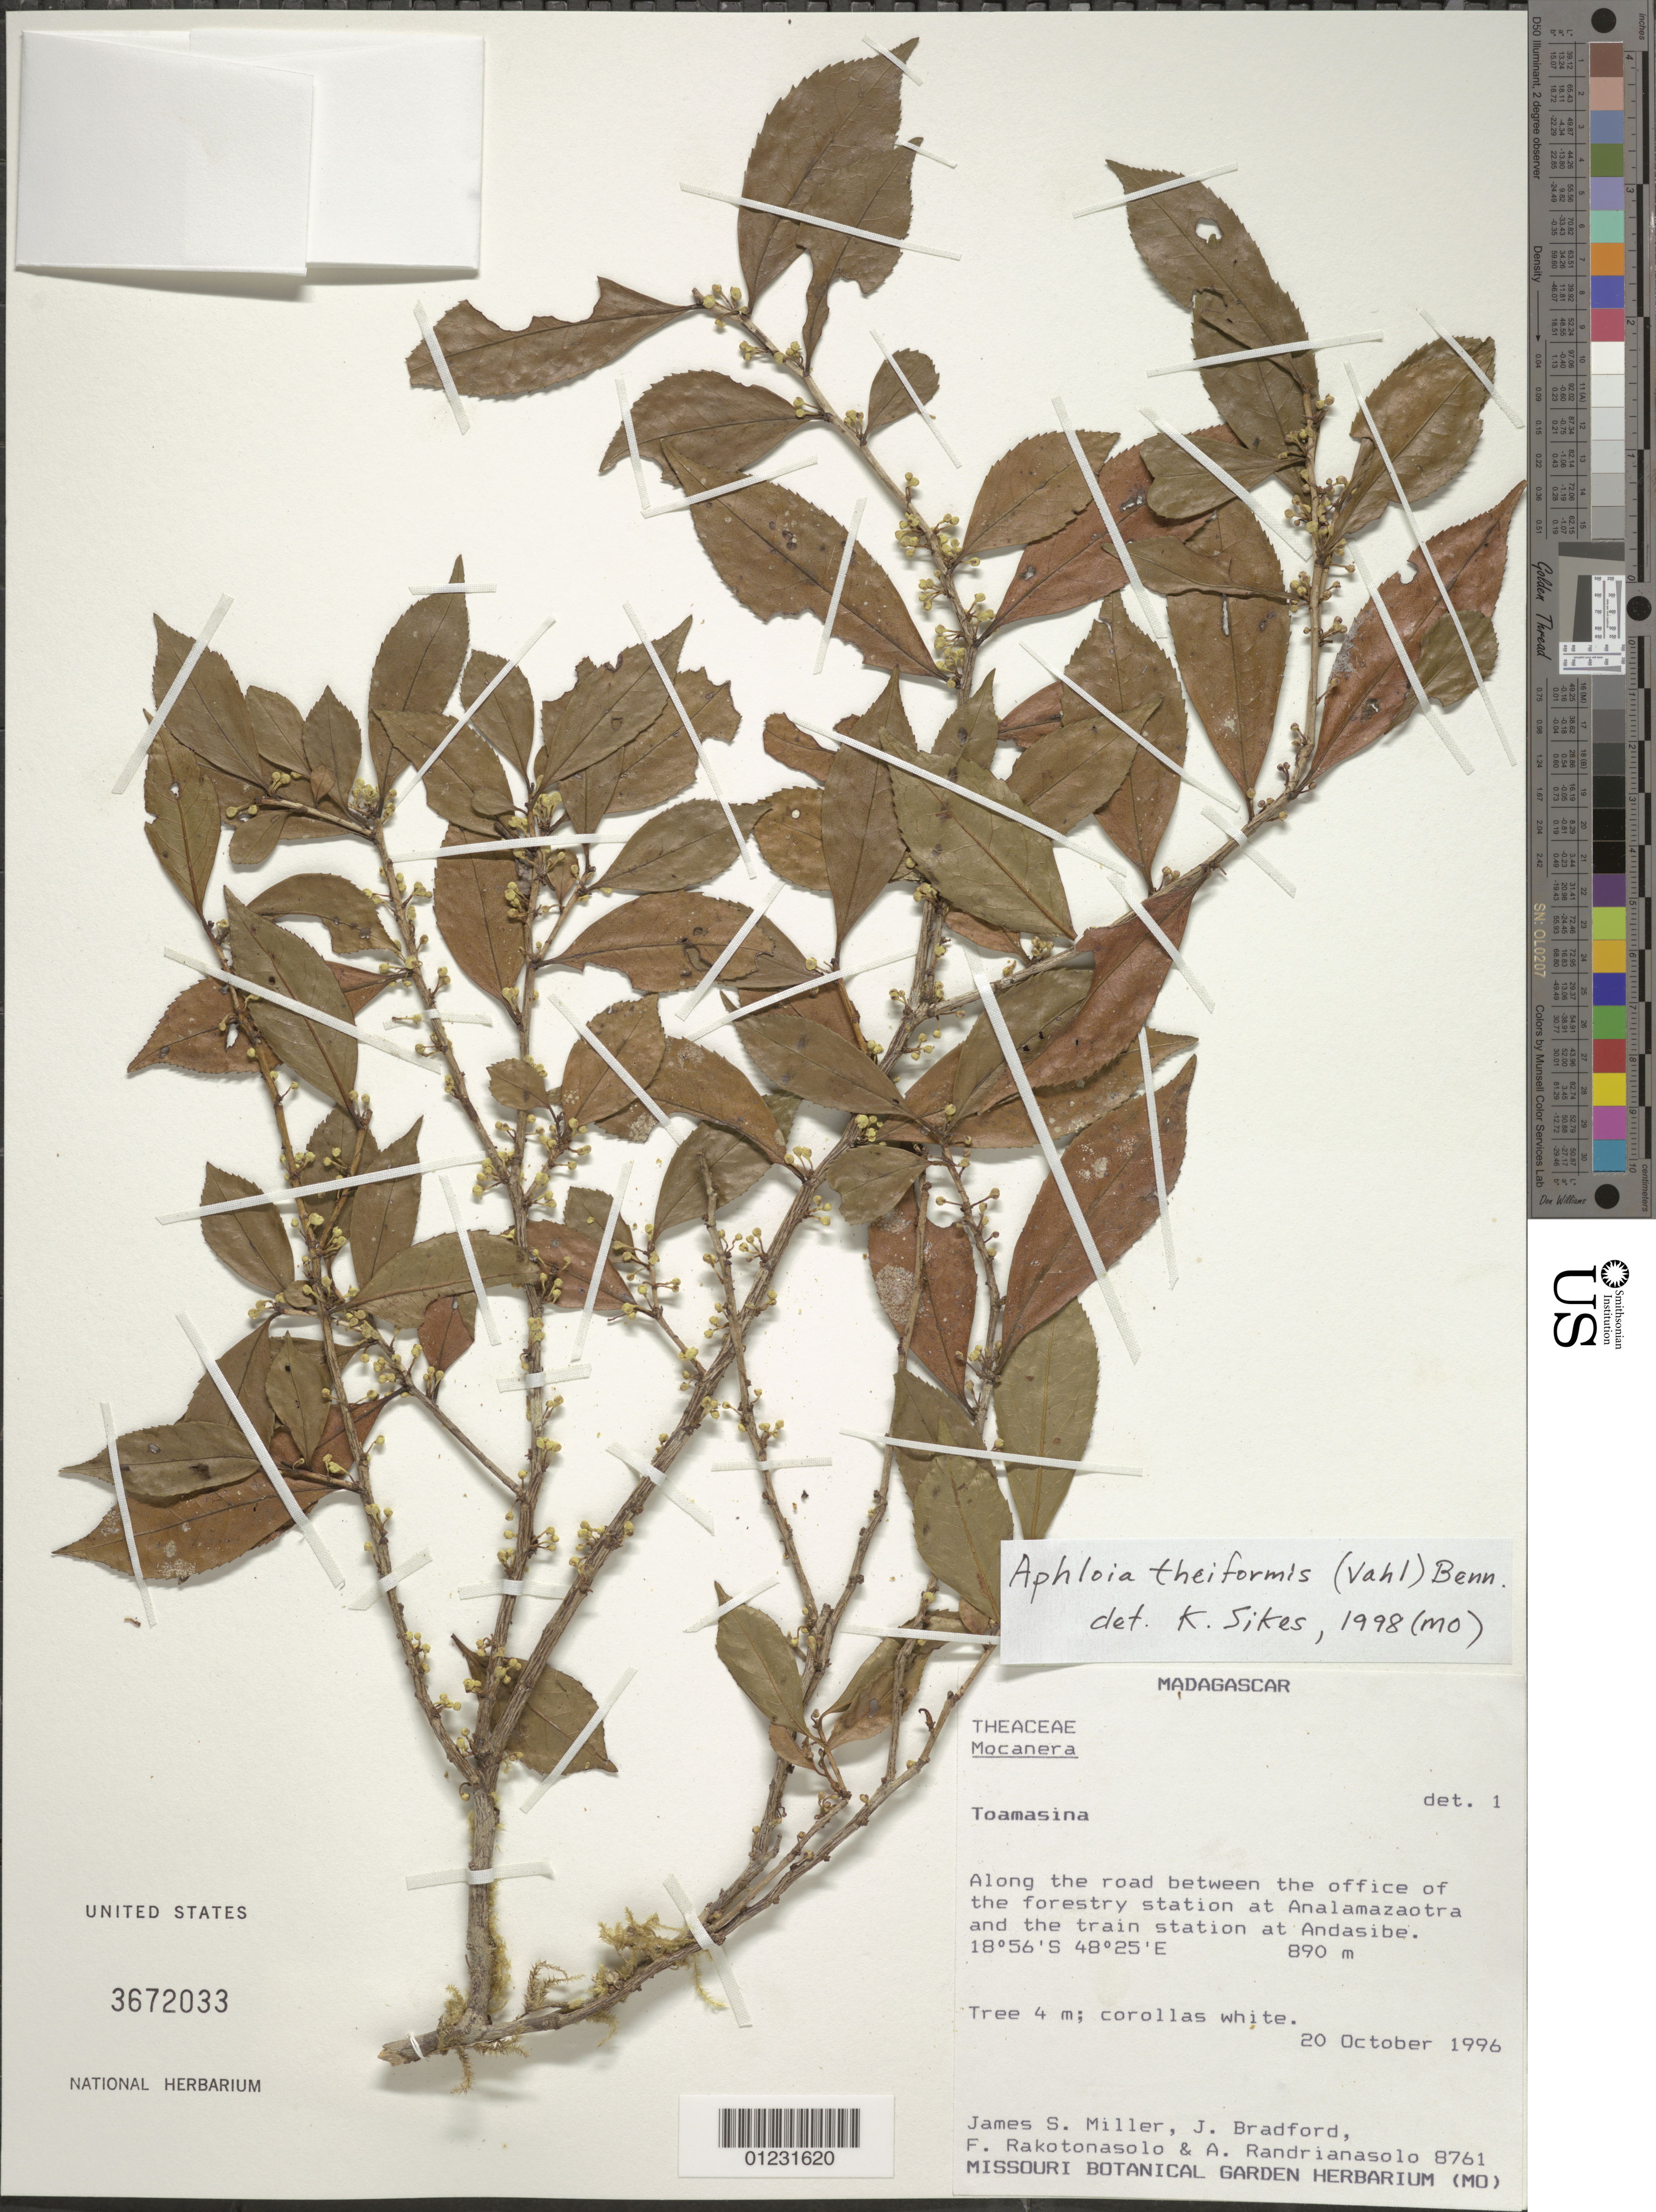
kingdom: Plantae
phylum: Tracheophyta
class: Magnoliopsida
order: Crossosomatales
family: Aphloiaceae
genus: Aphloia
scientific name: Aphloia theiformis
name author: (Vahl) Benn.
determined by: Sikes, K.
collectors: J. S. Miller, J. Bradford, F. Rakotonasolo & A. Randrianasolo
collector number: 8761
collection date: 1996-10-20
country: Madagascar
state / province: Sofia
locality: Analamazoatra, between the office of the forestry station and the train station at Andasibe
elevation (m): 890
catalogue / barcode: US 3672033